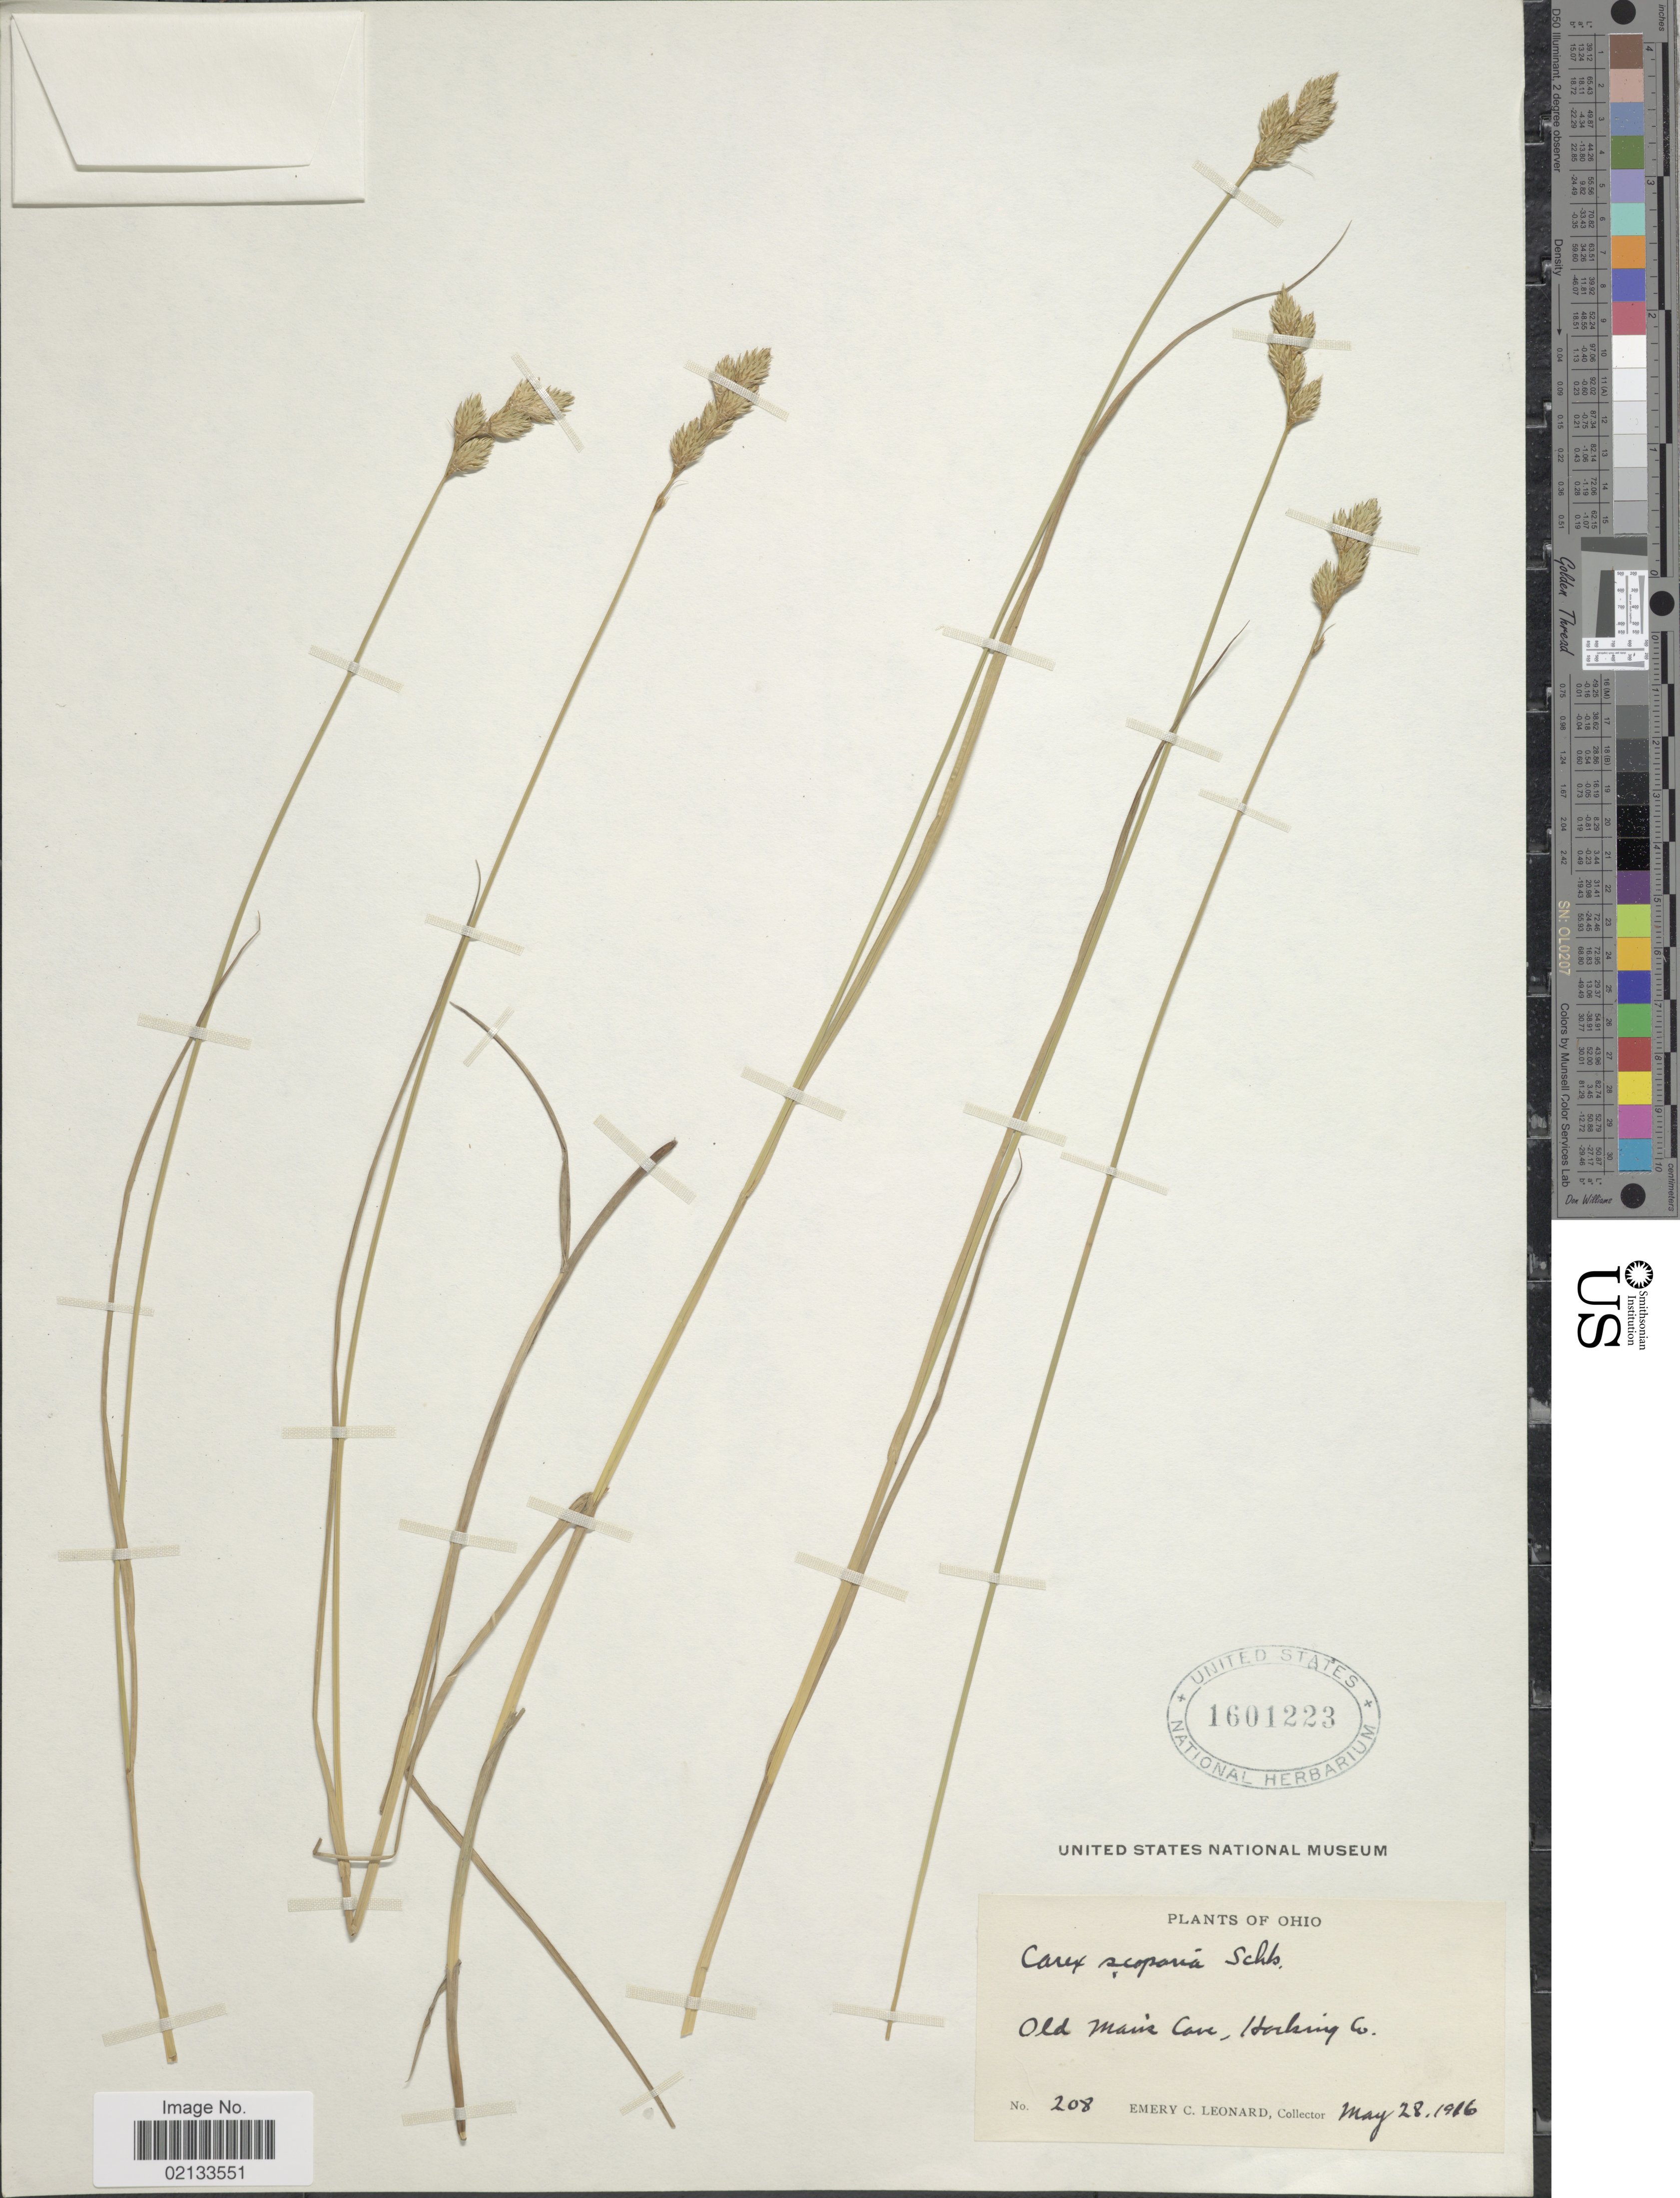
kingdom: Plantae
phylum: Tracheophyta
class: Liliopsida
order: Poales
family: Cyperaceae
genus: Carex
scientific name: Carex scoparia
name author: Schkuhr ex Willd.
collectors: E. C. Leonard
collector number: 208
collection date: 1916-05-28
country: United States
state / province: Ohio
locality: Old Man's Cave, Hocking Co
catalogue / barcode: US 1601223